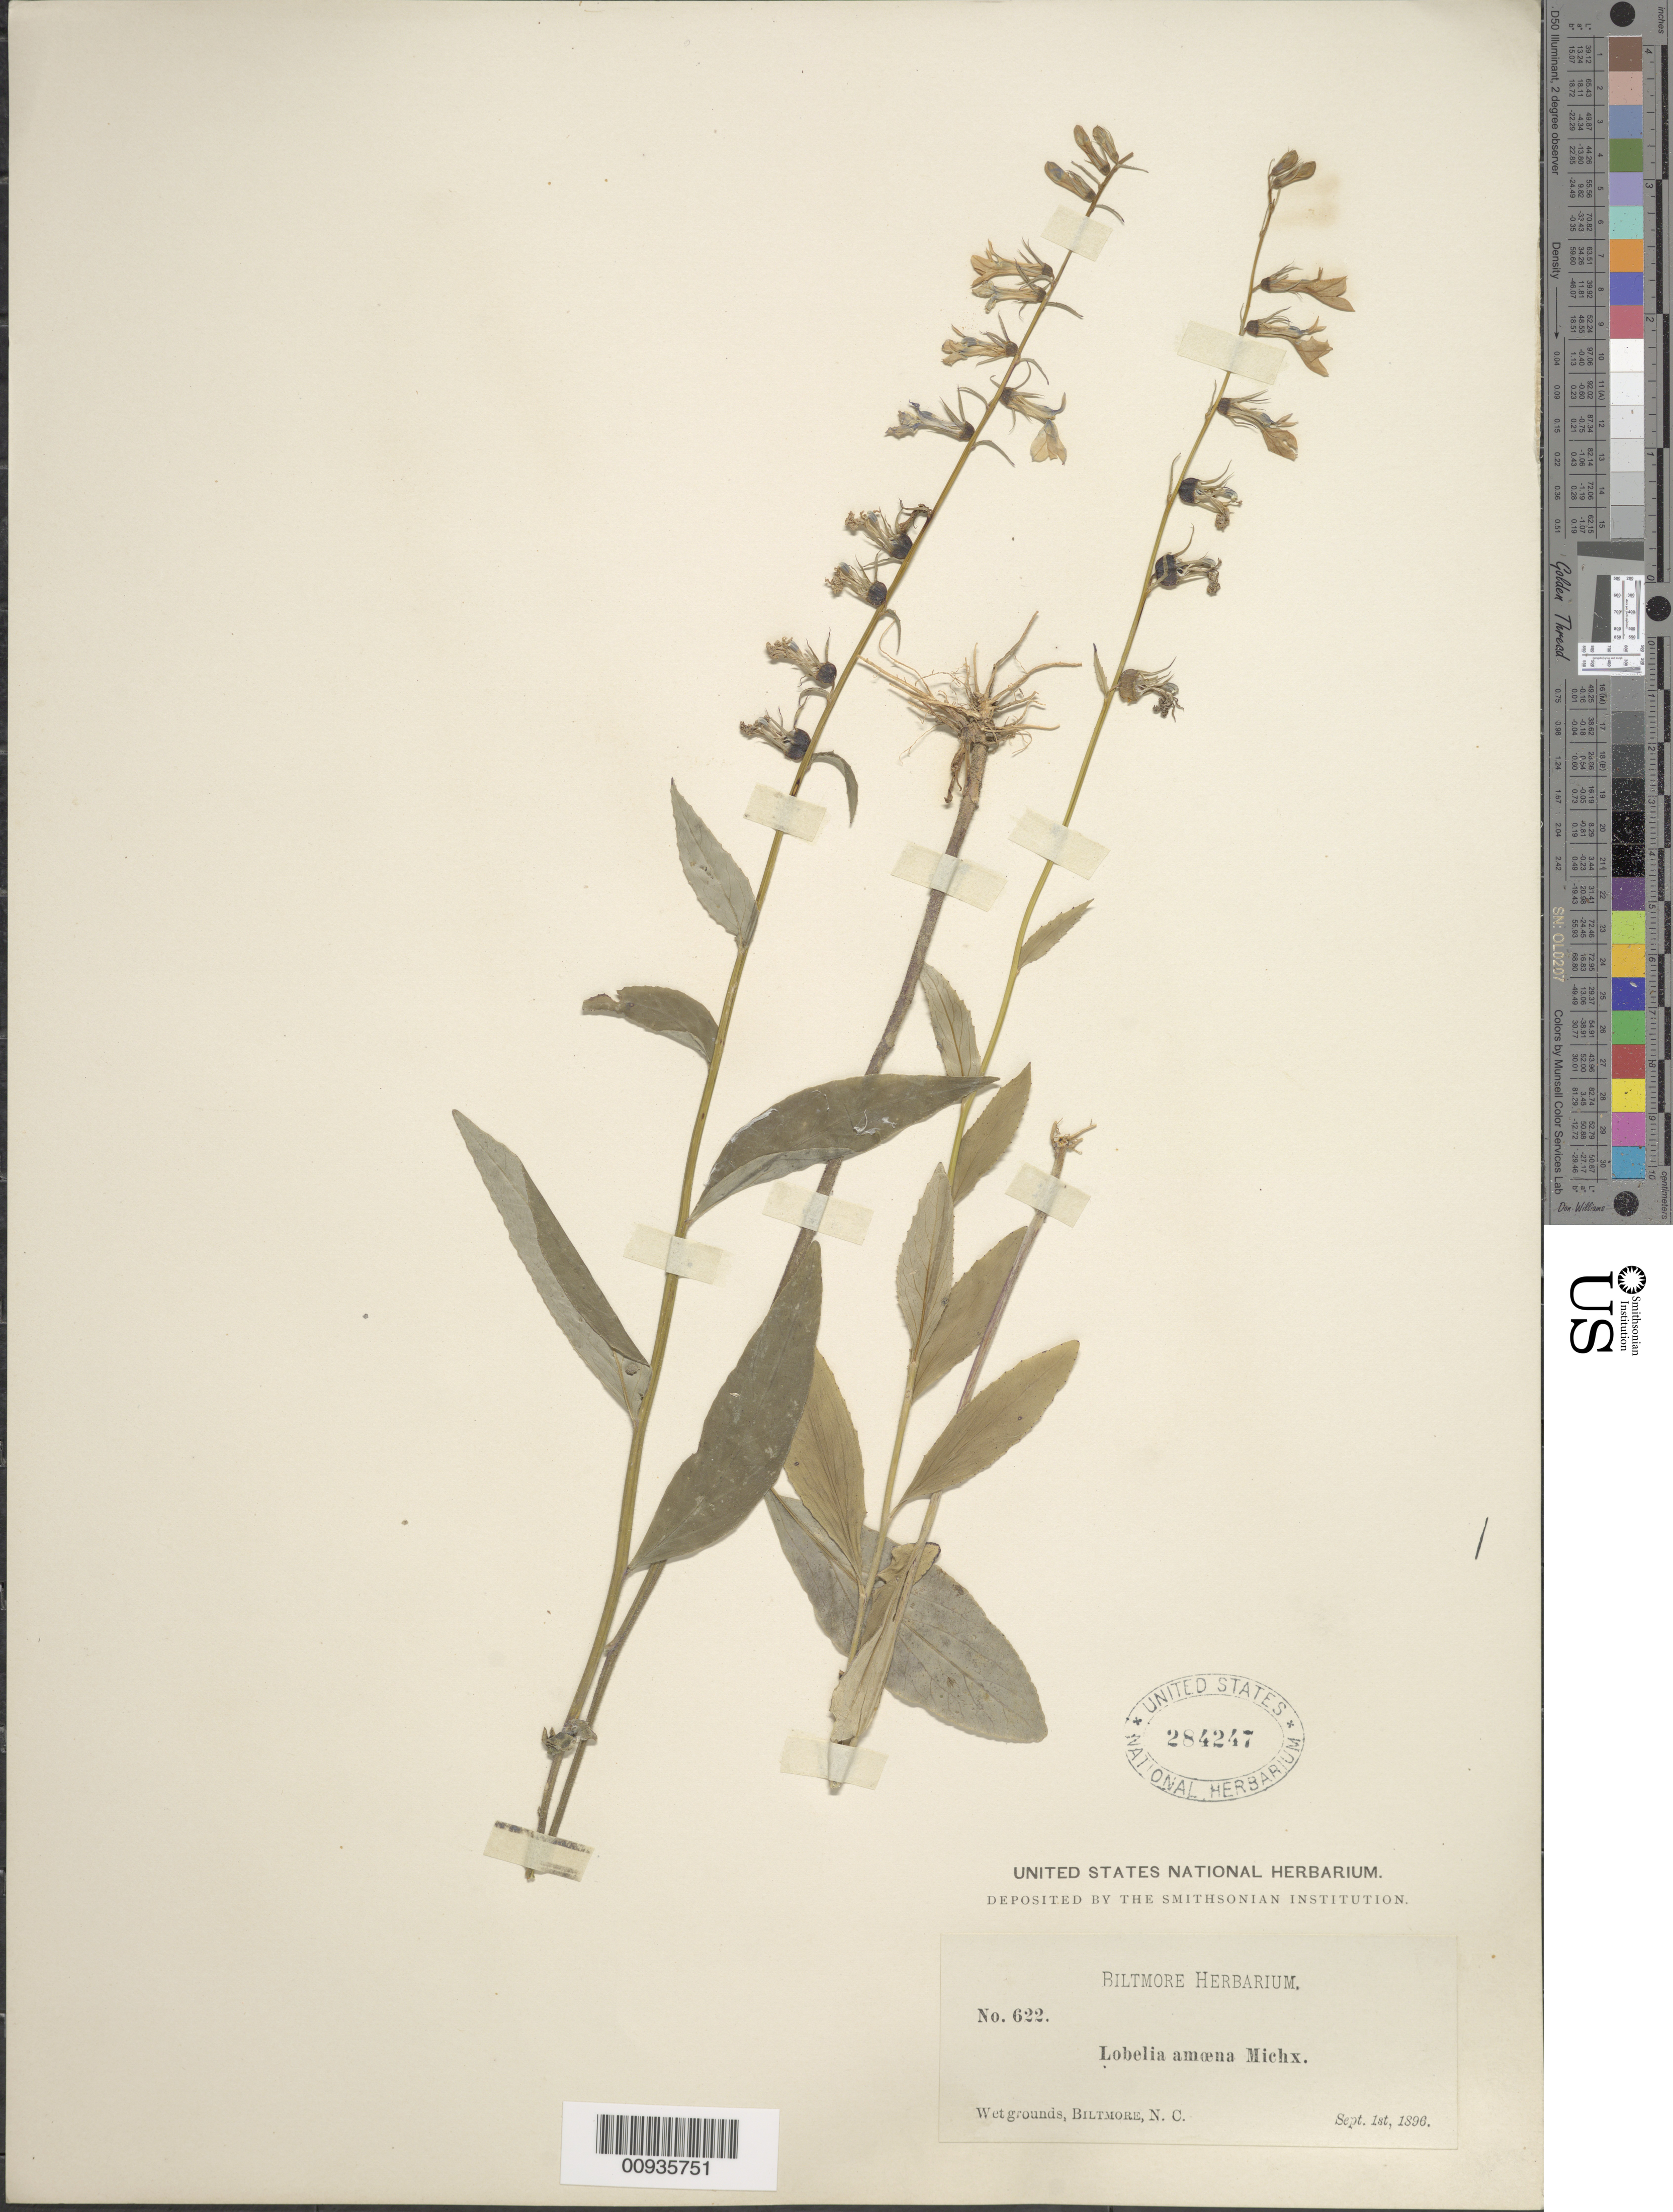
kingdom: Plantae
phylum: Tracheophyta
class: Magnoliopsida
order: Asterales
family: Campanulaceae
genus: Lobelia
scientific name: Lobelia amoena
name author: Michx.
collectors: ex herb. Biltmore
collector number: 622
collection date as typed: Sept. 1st, 1896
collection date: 1896-09-01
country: United States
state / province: North Carolina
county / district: Highland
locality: Biltmore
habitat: wet grounds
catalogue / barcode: US 284247